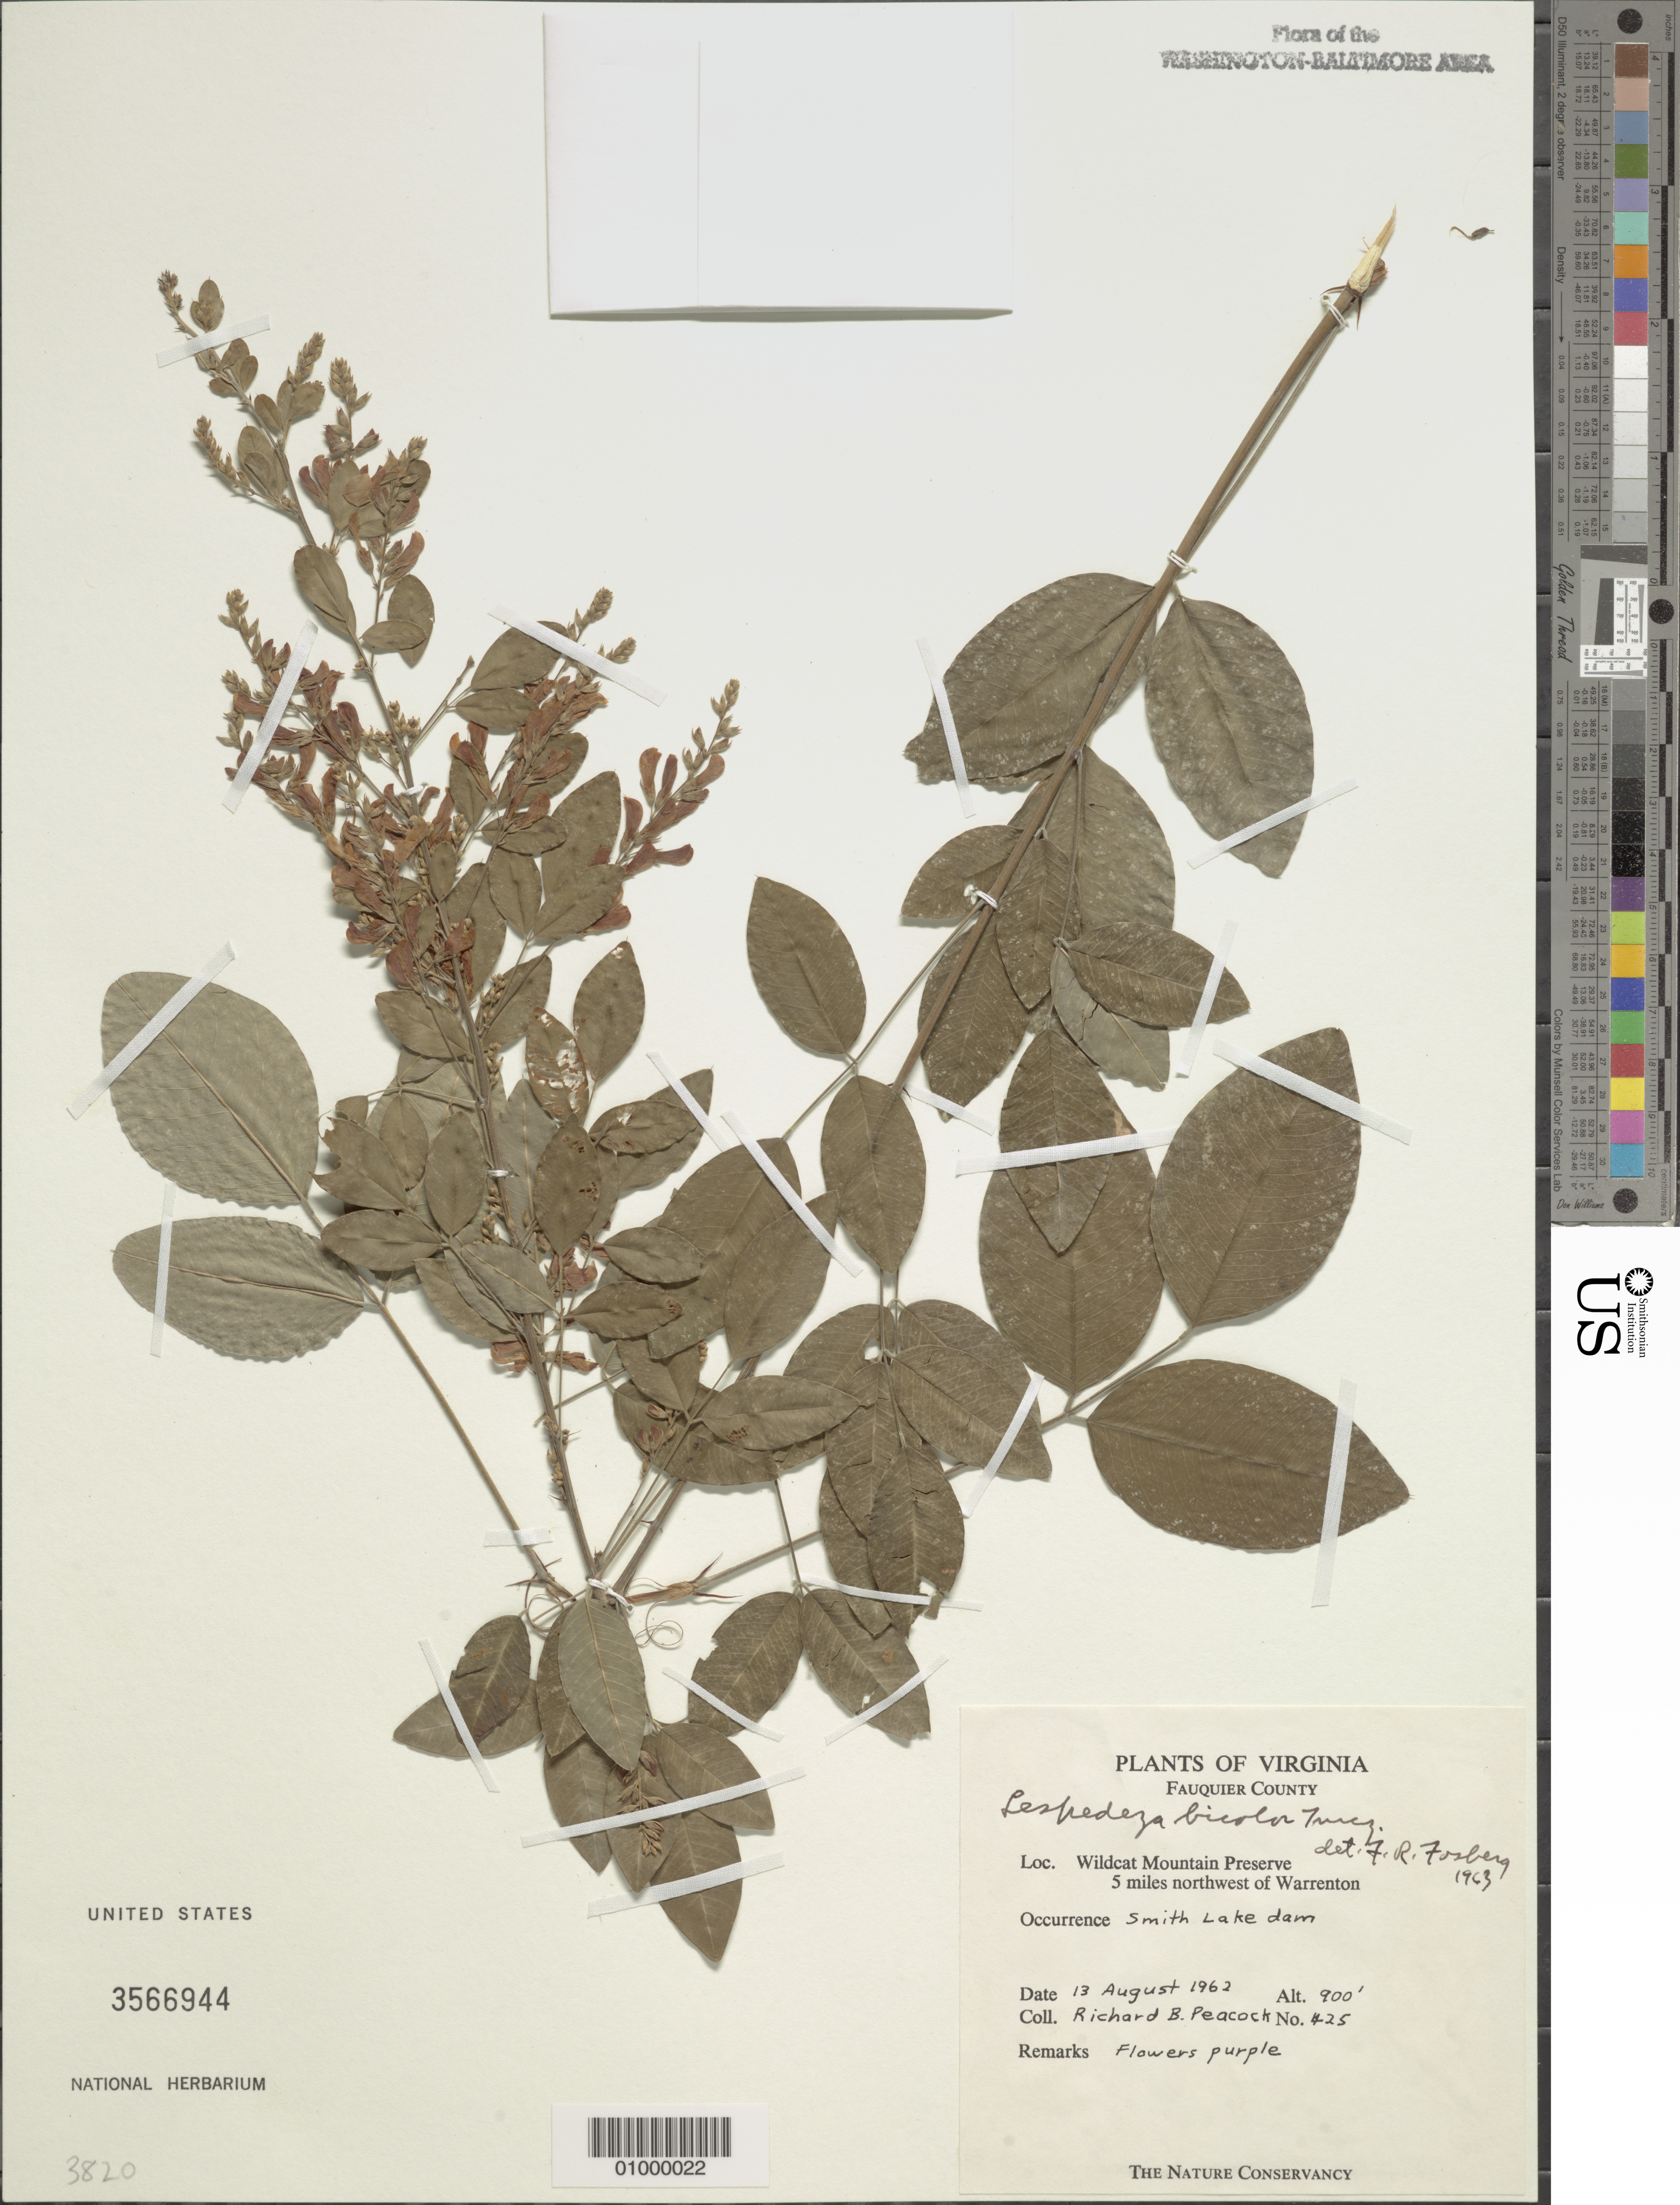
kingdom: Plantae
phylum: Tracheophyta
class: Magnoliopsida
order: Fabales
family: Fabaceae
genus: Lespedeza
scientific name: Lespedeza bicolor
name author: Turcz.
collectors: R. Peacock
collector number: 425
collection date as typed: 13 Aug 1962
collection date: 1962-08-13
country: United States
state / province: Virginia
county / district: Fauquier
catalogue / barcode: US 3566944